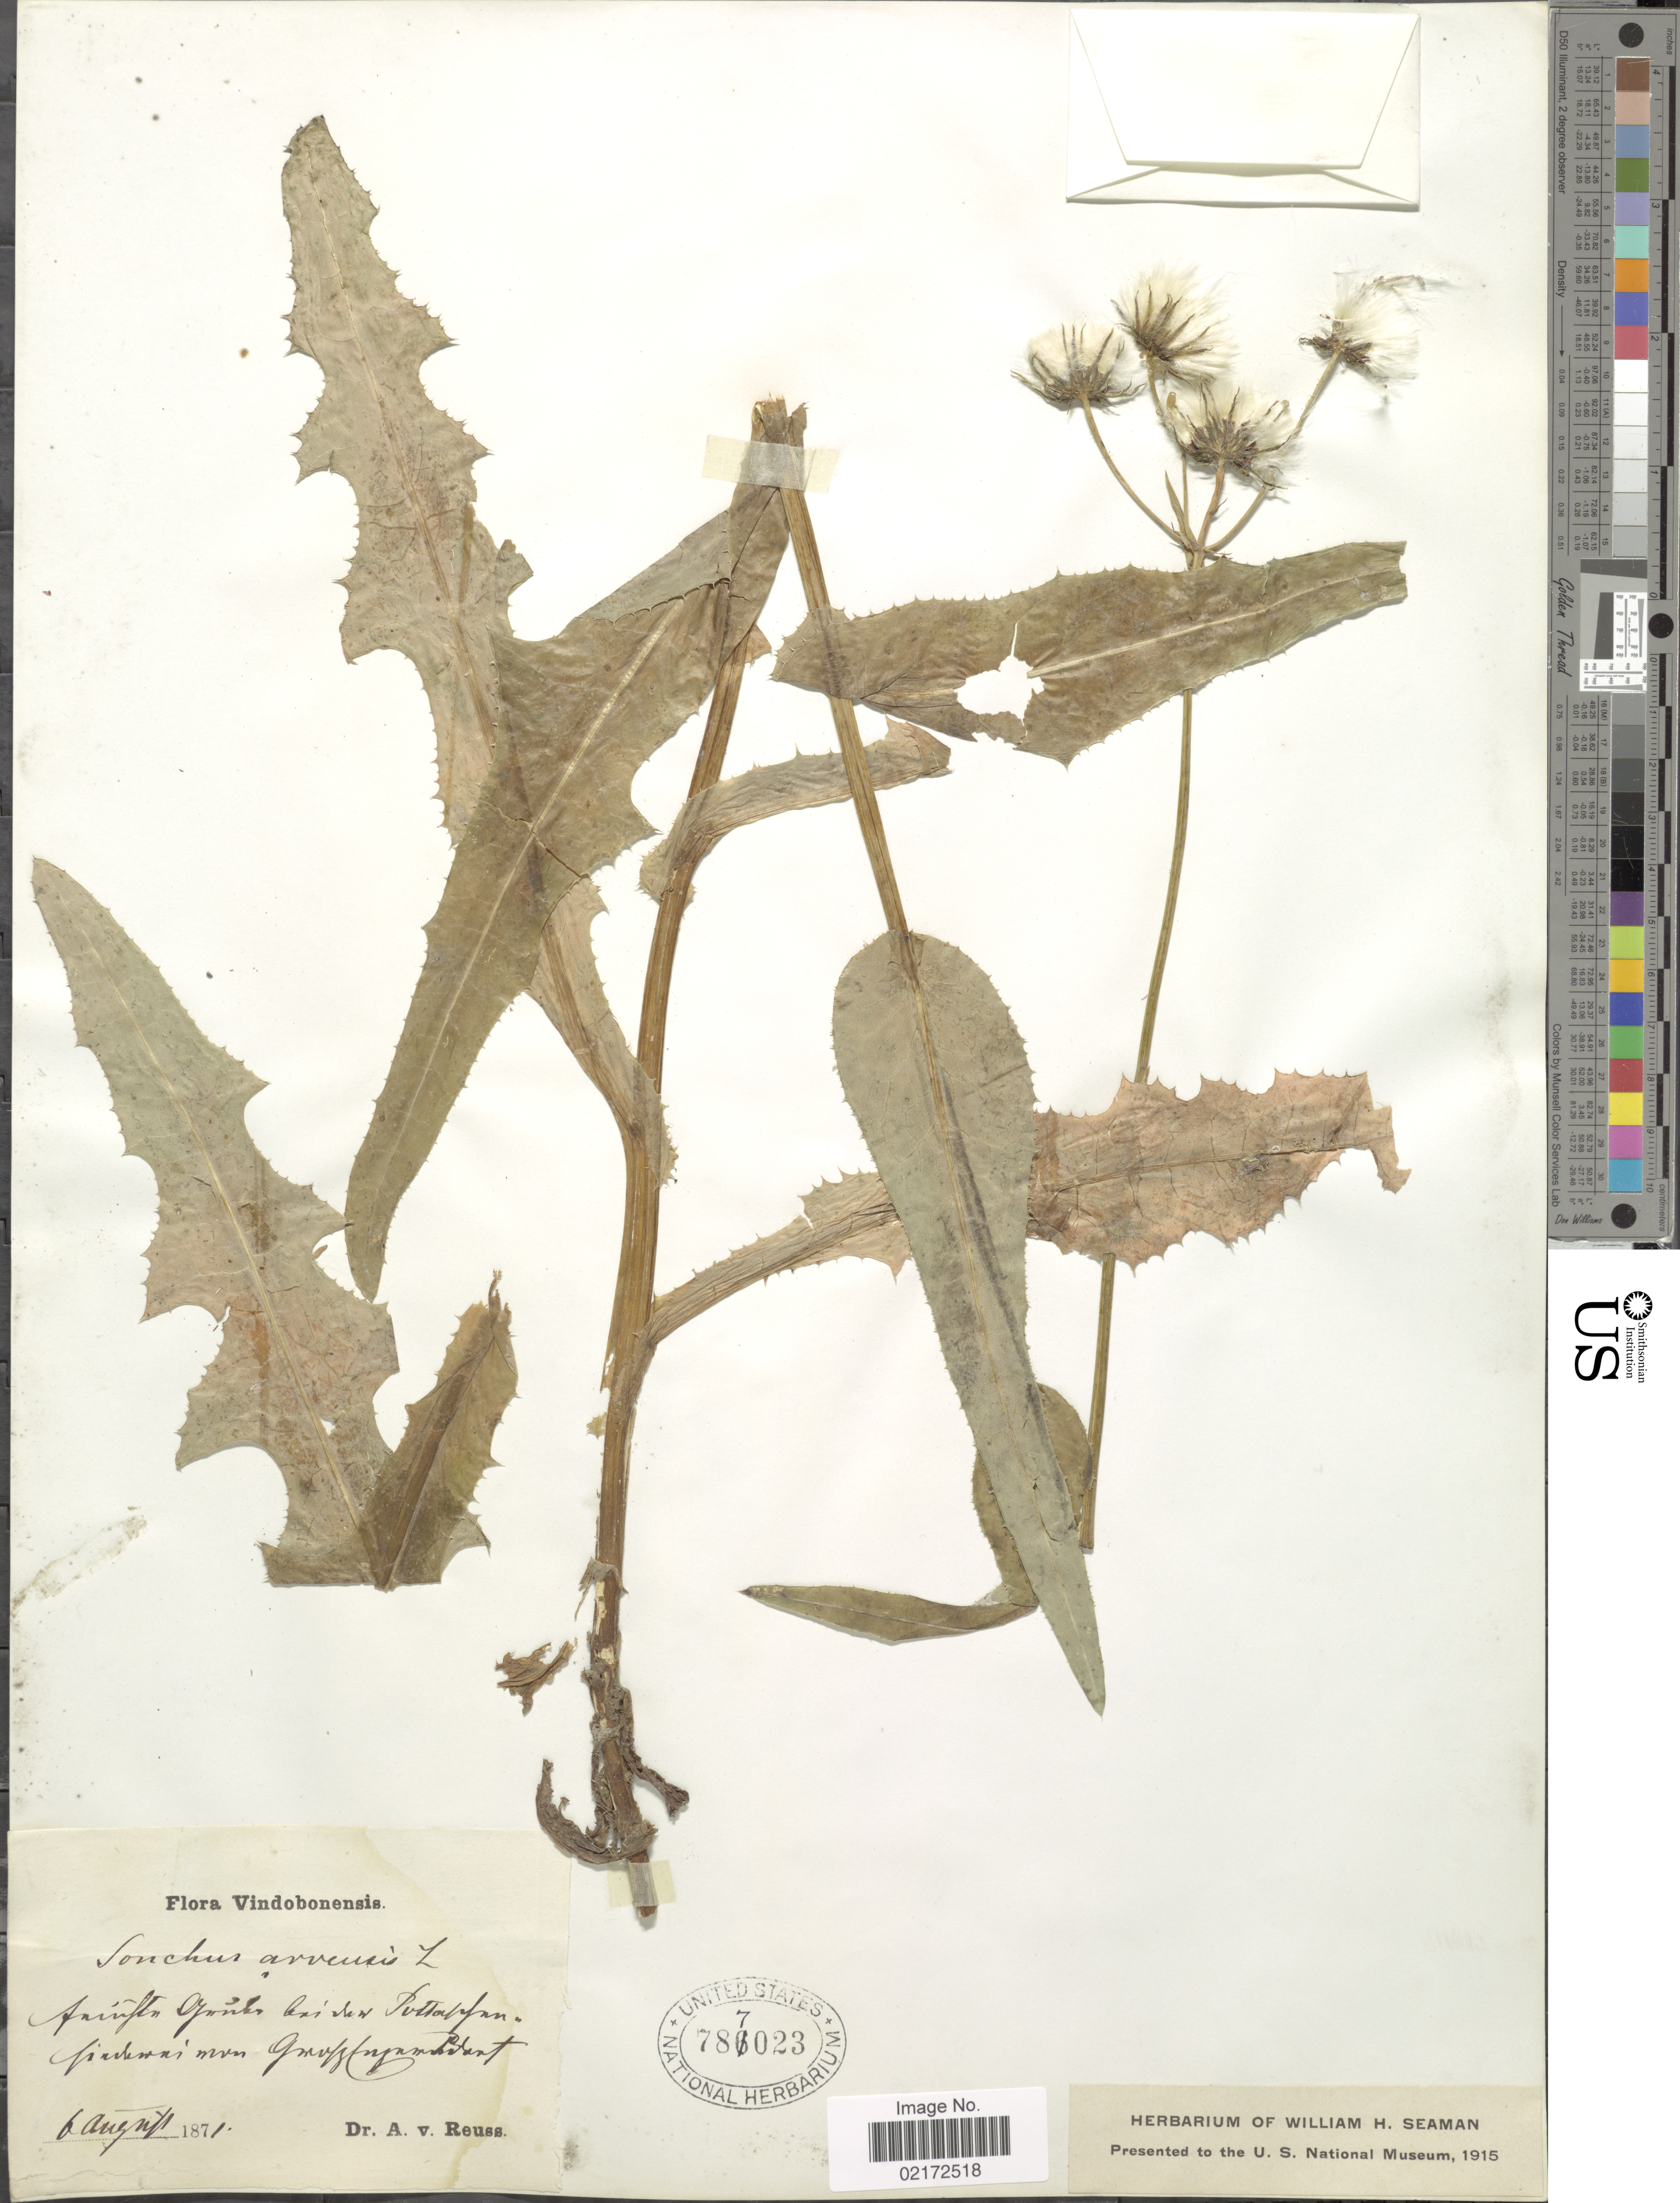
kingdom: Plantae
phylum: Tracheophyta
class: Magnoliopsida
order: Asterales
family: Asteraceae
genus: Sonchus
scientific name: Sonchus arvensis subsp. uliginosus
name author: (M. Bieb.) Nyman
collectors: A. Reuss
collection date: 1871-08-06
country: Austria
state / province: Wien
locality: Vindobonensis. [illegible text]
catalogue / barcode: US 787023